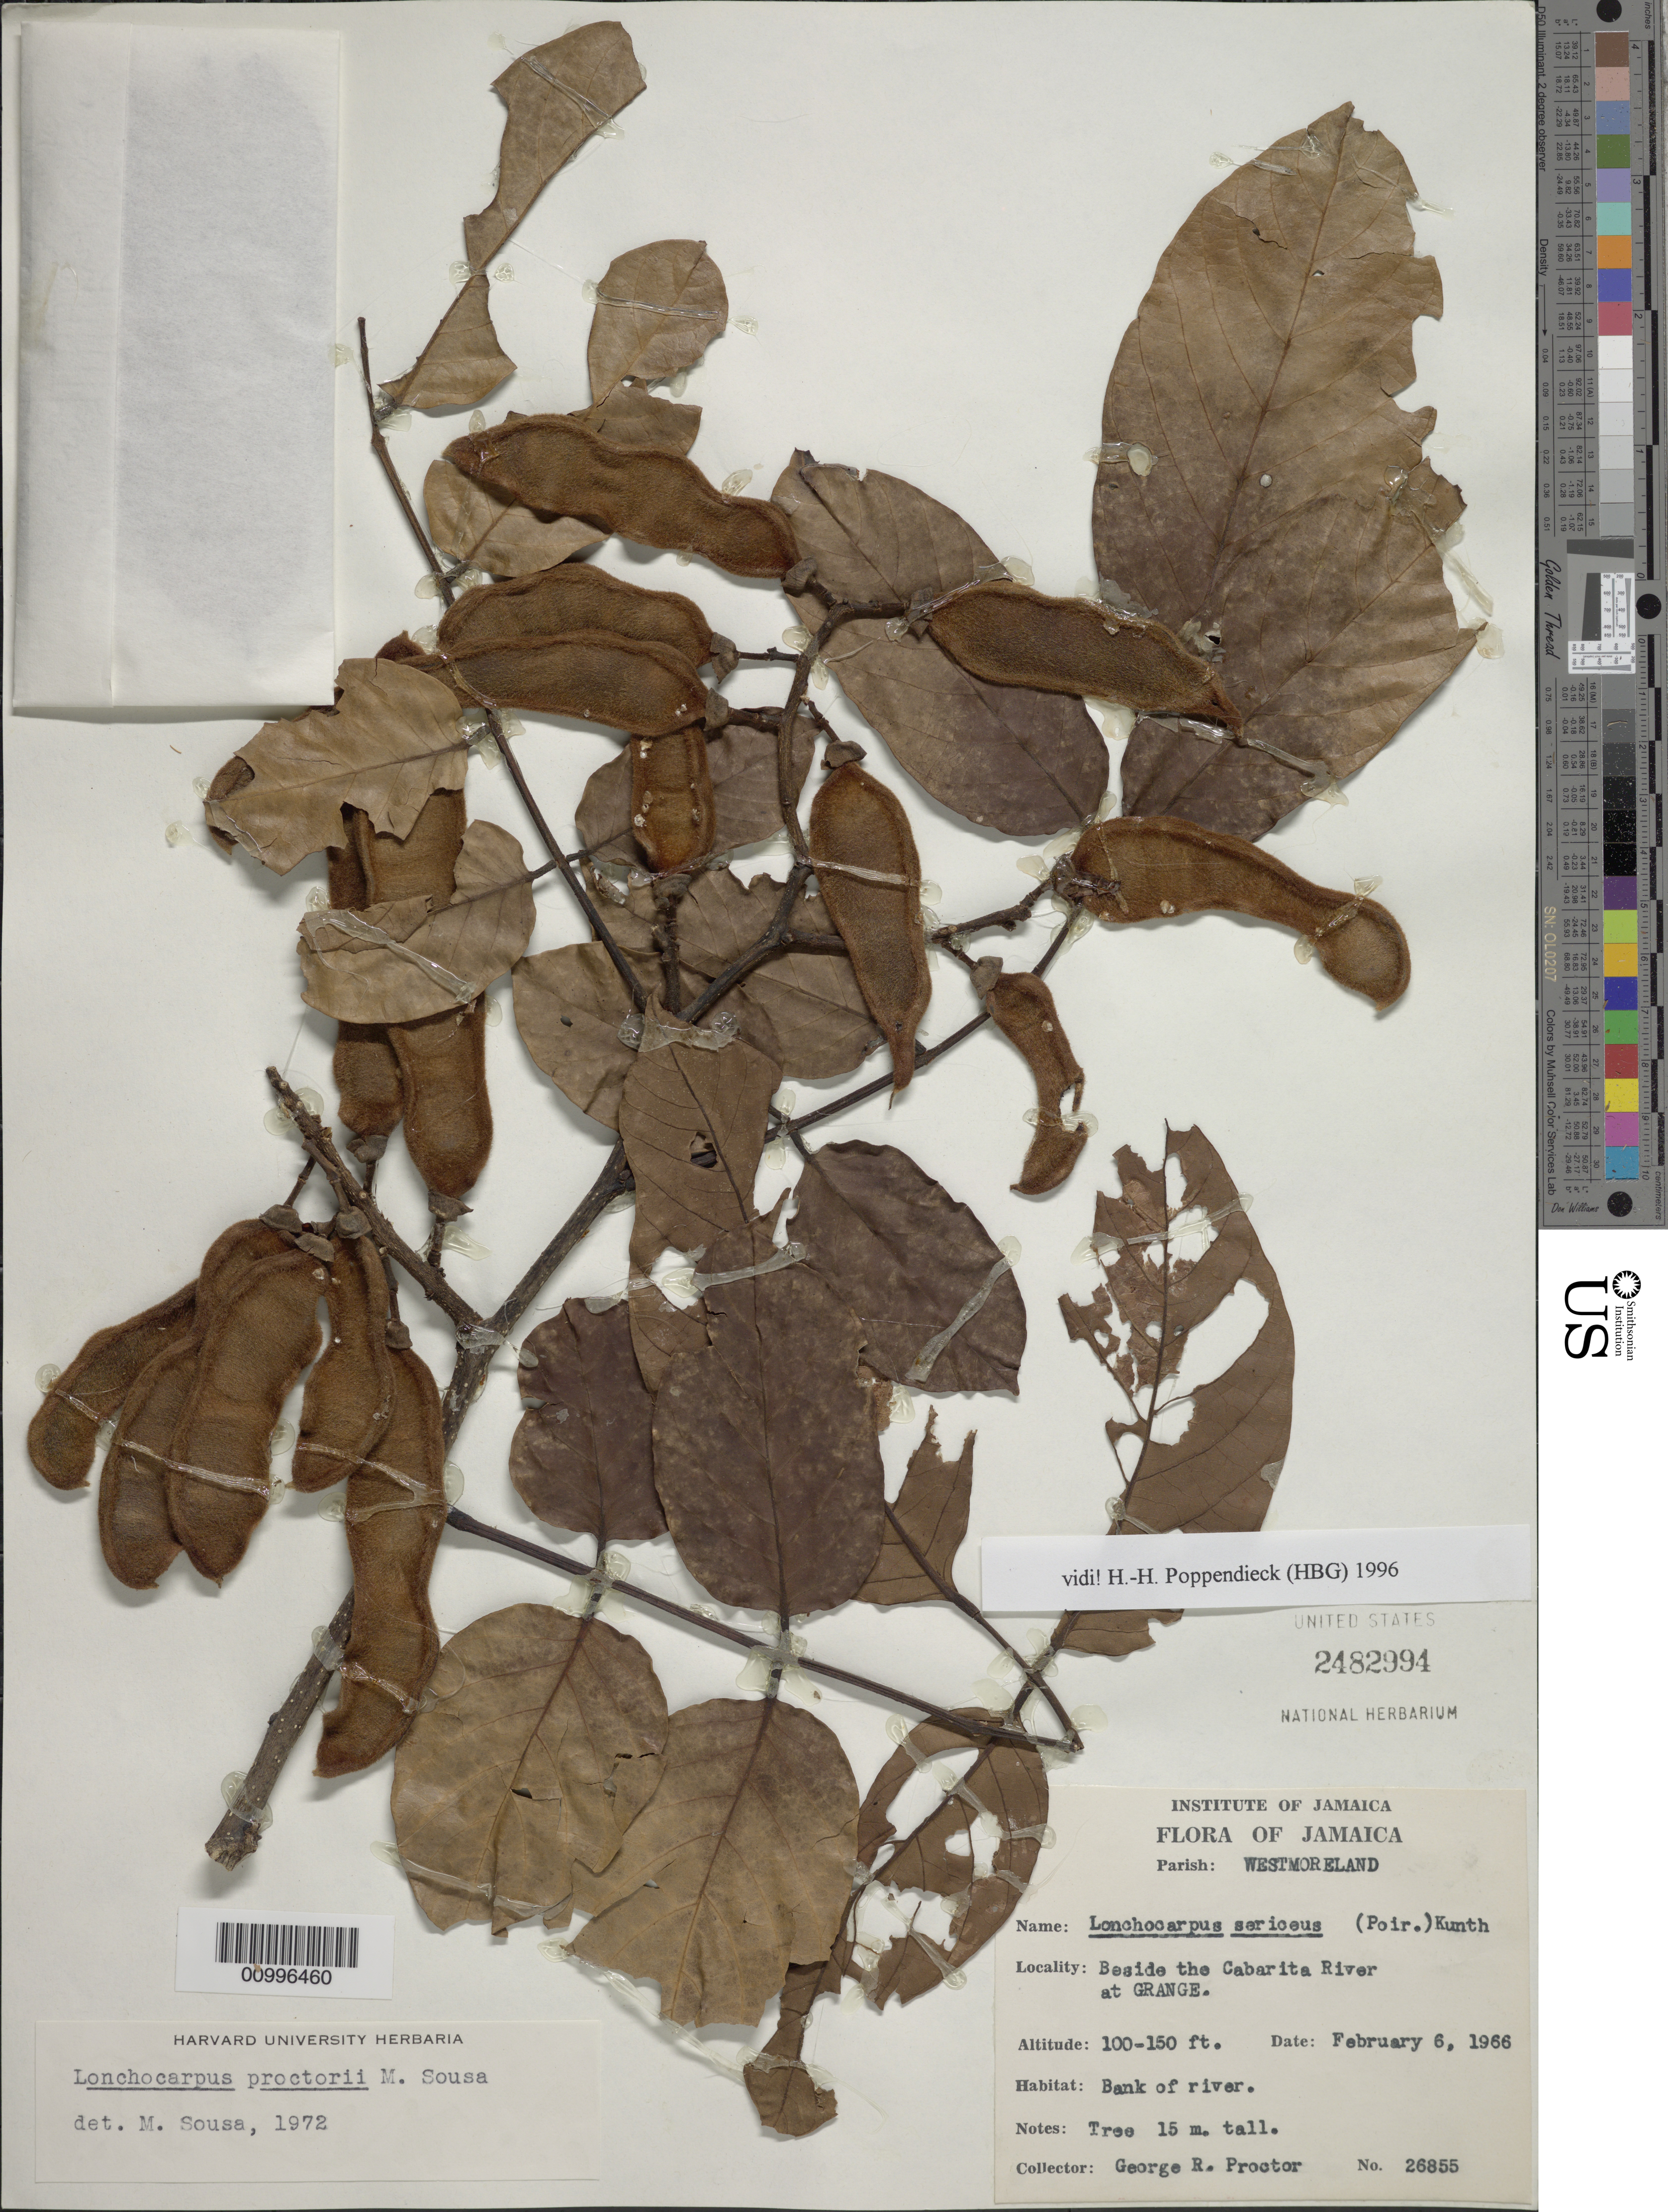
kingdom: Plantae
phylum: Tracheophyta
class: Magnoliopsida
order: Fabales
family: Fabaceae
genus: Lonchocarpus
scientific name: Lonchocarpus sericeus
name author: (Poir.) Kunth ex DC.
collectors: G. R. Proctor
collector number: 26855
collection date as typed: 06 Feb 1966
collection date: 1966-02-06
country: Jamaica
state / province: Westmoreland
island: Jamaica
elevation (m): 30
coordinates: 0 N, 0 E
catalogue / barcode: US 2482994